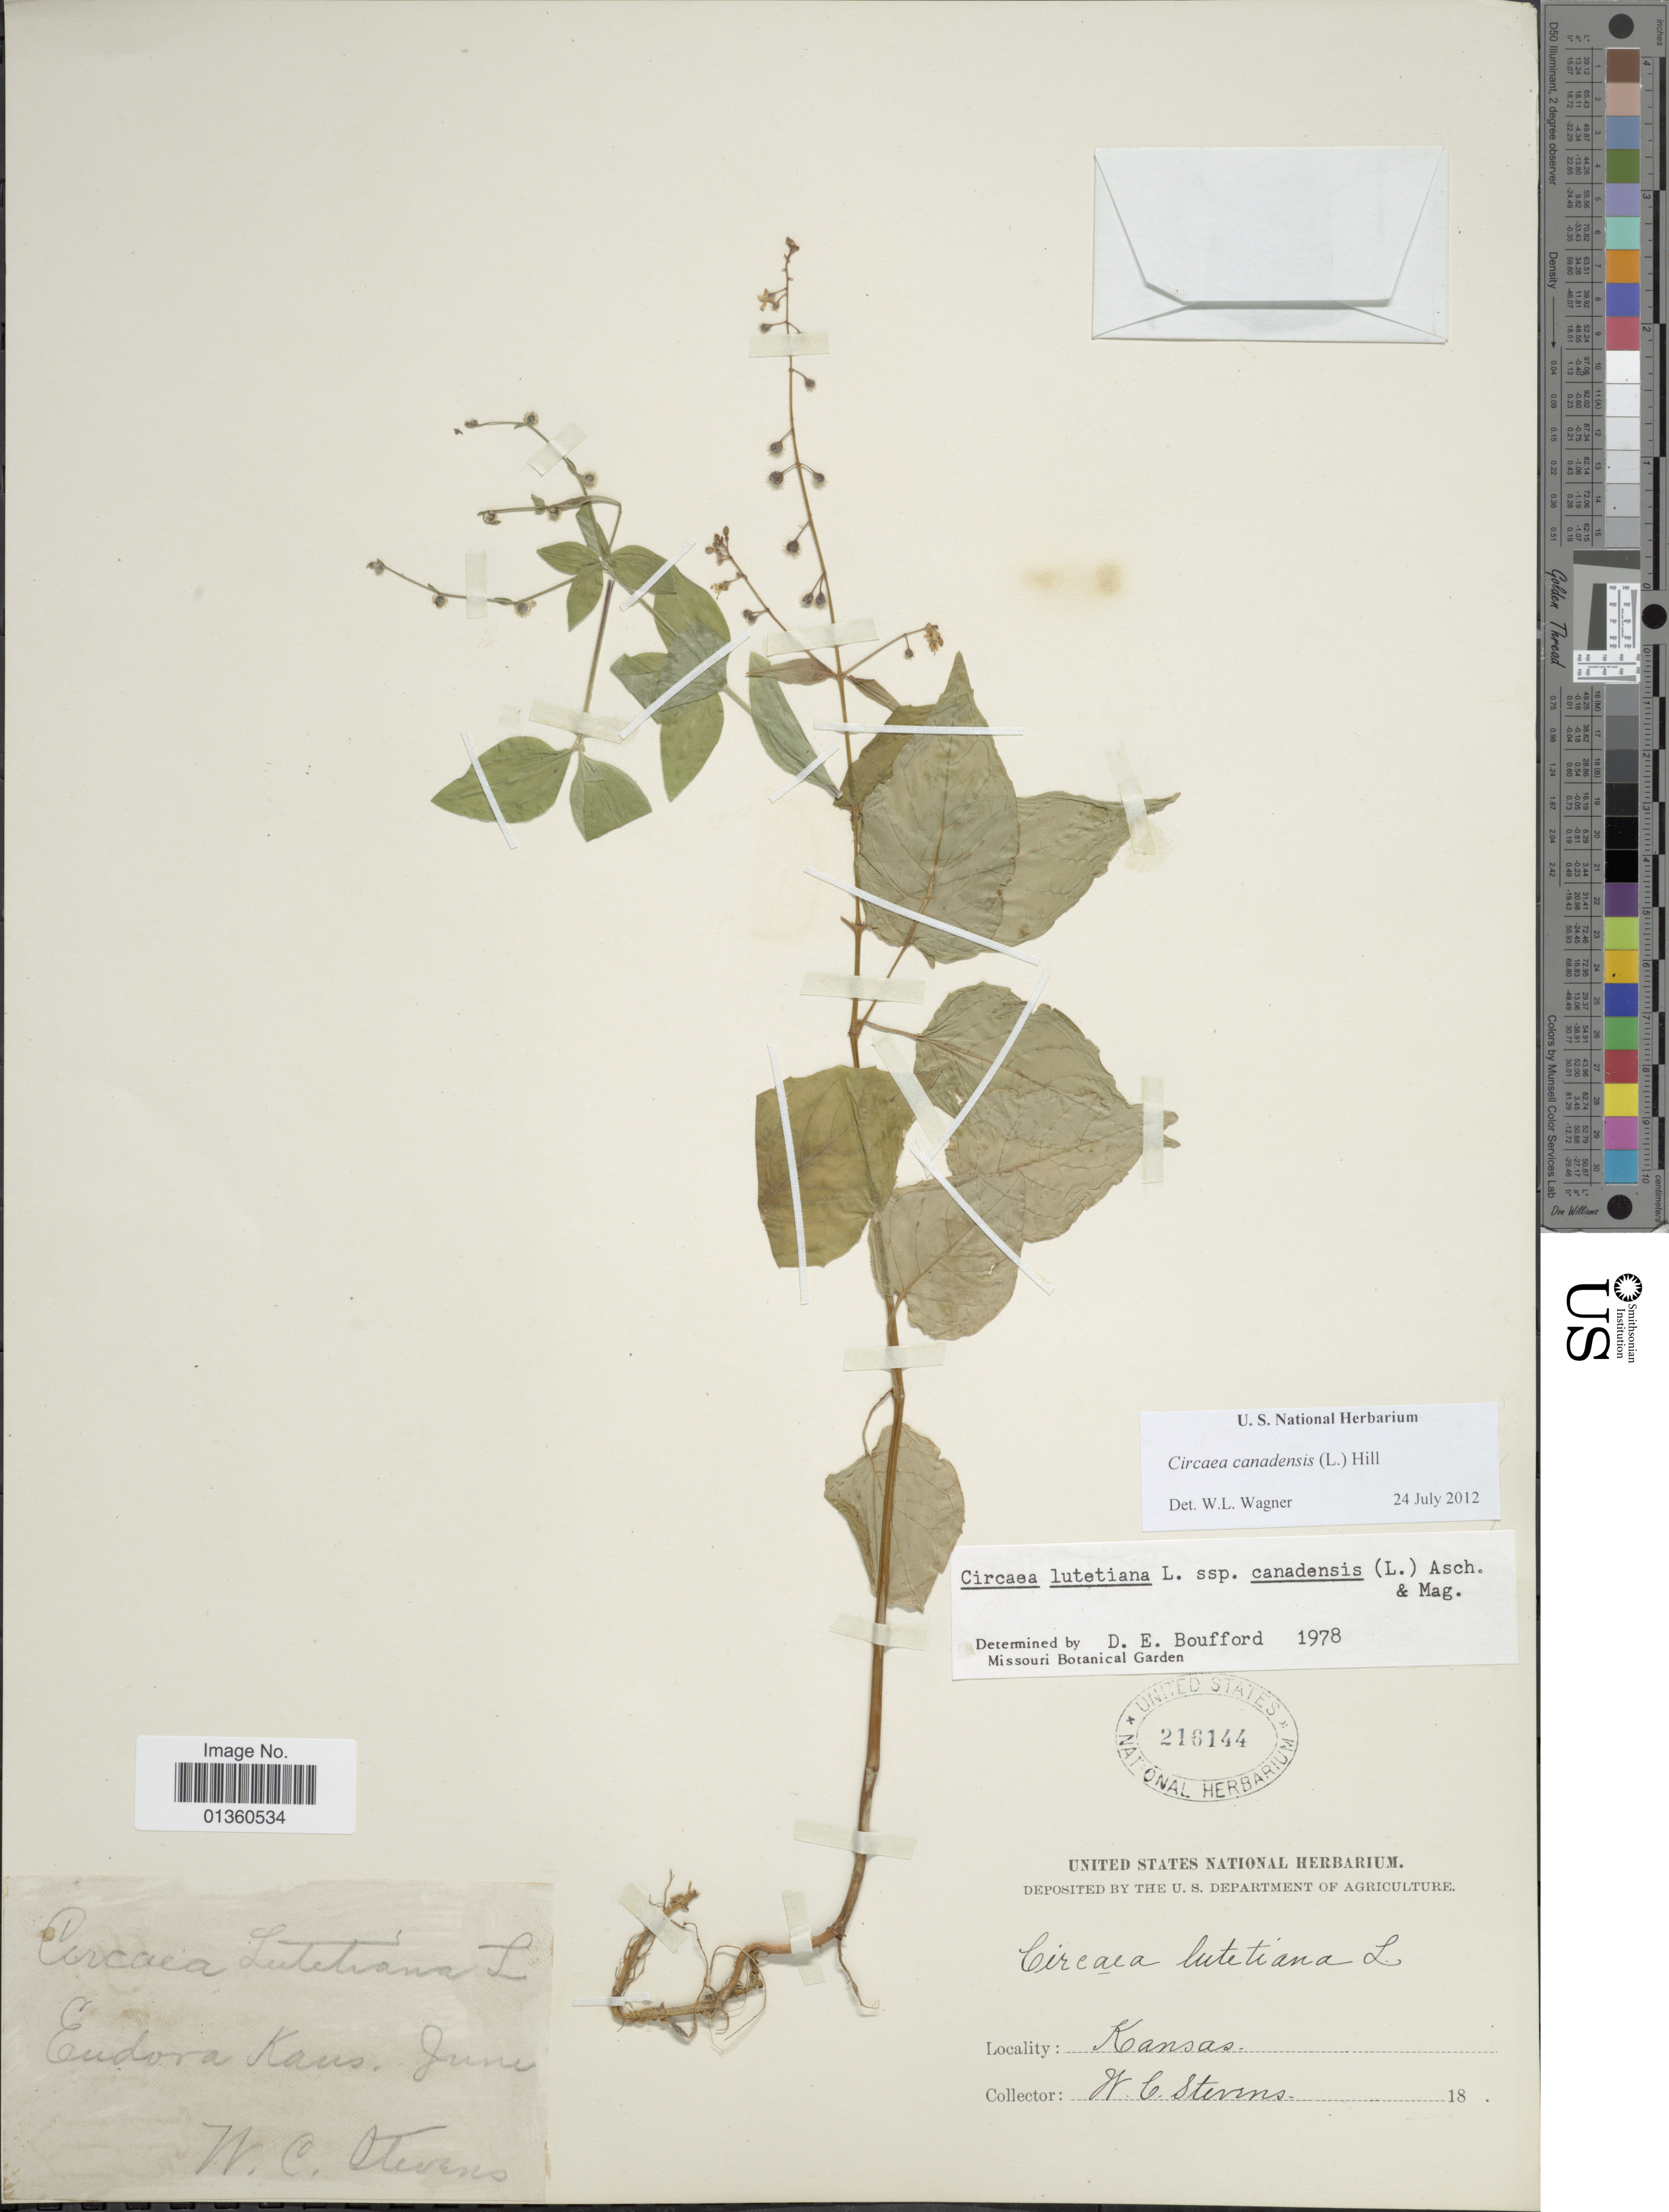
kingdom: Plantae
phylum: Tracheophyta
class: Magnoliopsida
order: Myrtales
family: Onagraceae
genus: Circaea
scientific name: Circaea canadensis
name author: (L.) Hill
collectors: W. C. Stevens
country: United States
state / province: Kansas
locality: Eudora Kans.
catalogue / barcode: US 216144